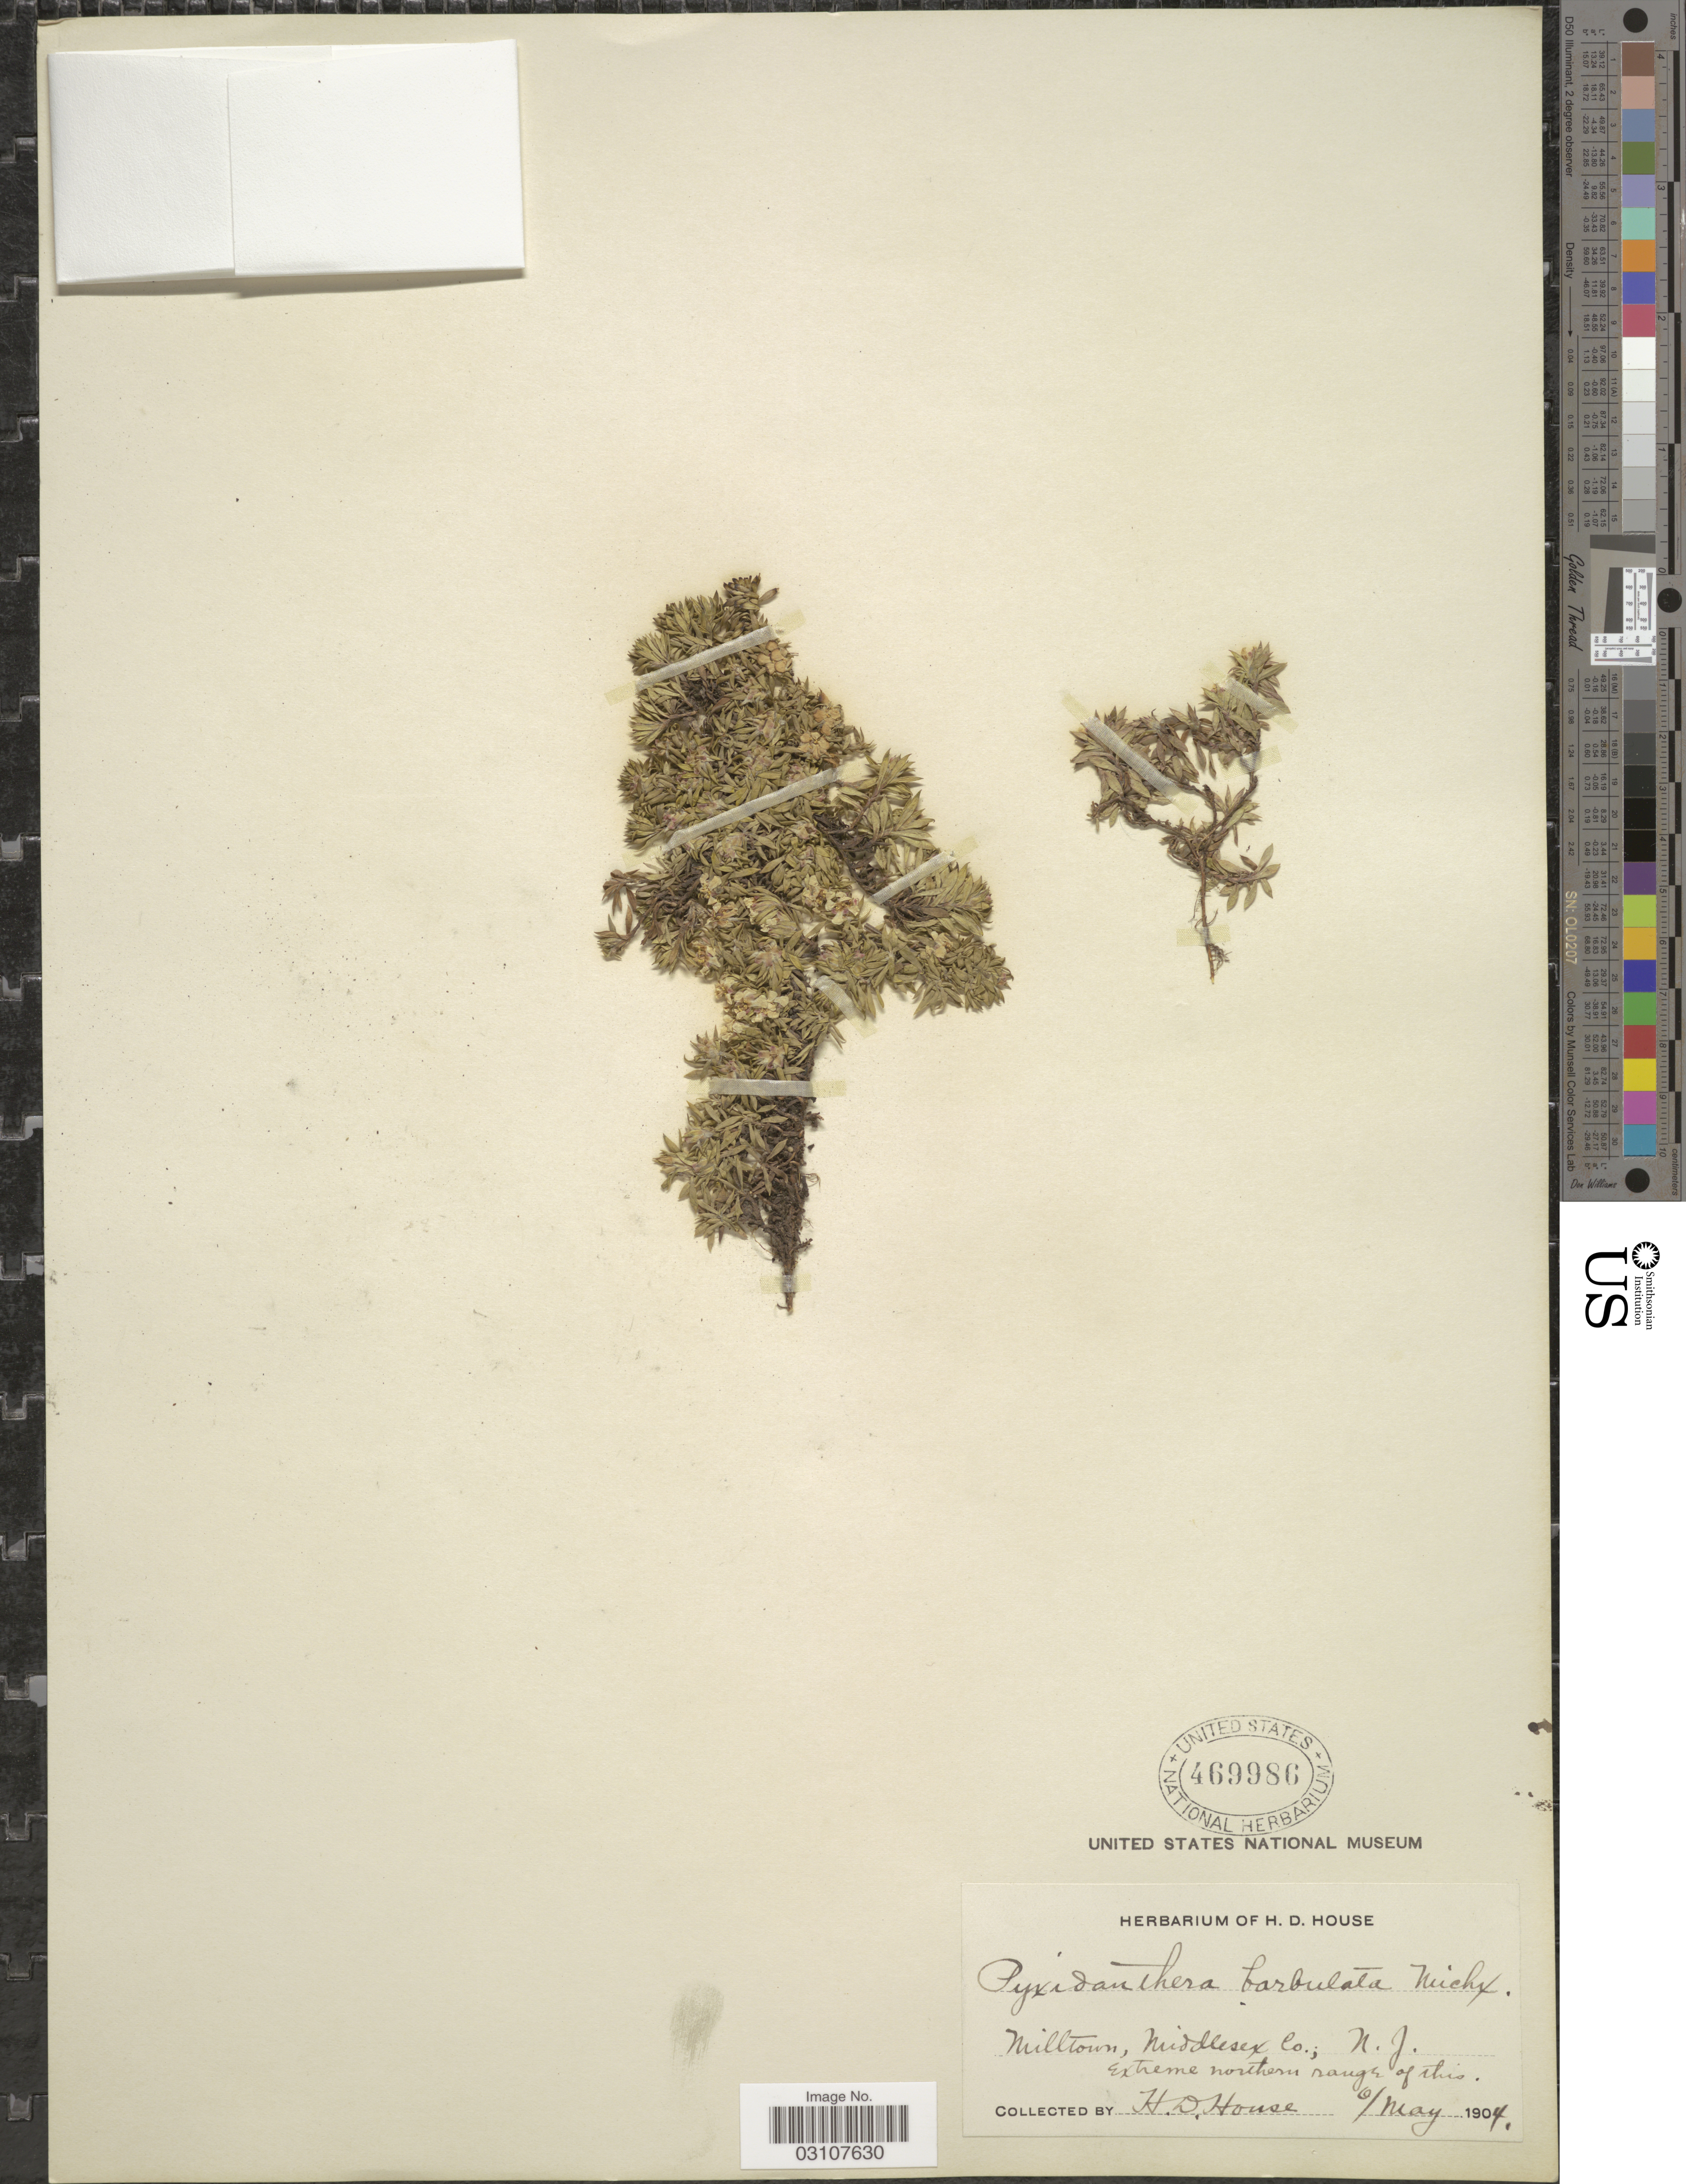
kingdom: Plantae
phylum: Tracheophyta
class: Magnoliopsida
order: Ericales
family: Diapensiaceae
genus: Pyxidanthera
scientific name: Pyxidanthera barbulata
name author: Michx.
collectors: H. D. House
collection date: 1904-05-06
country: United States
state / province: New Jersey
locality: Milltown, Middlesex Co. Extreme northern range of this.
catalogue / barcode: US 469986